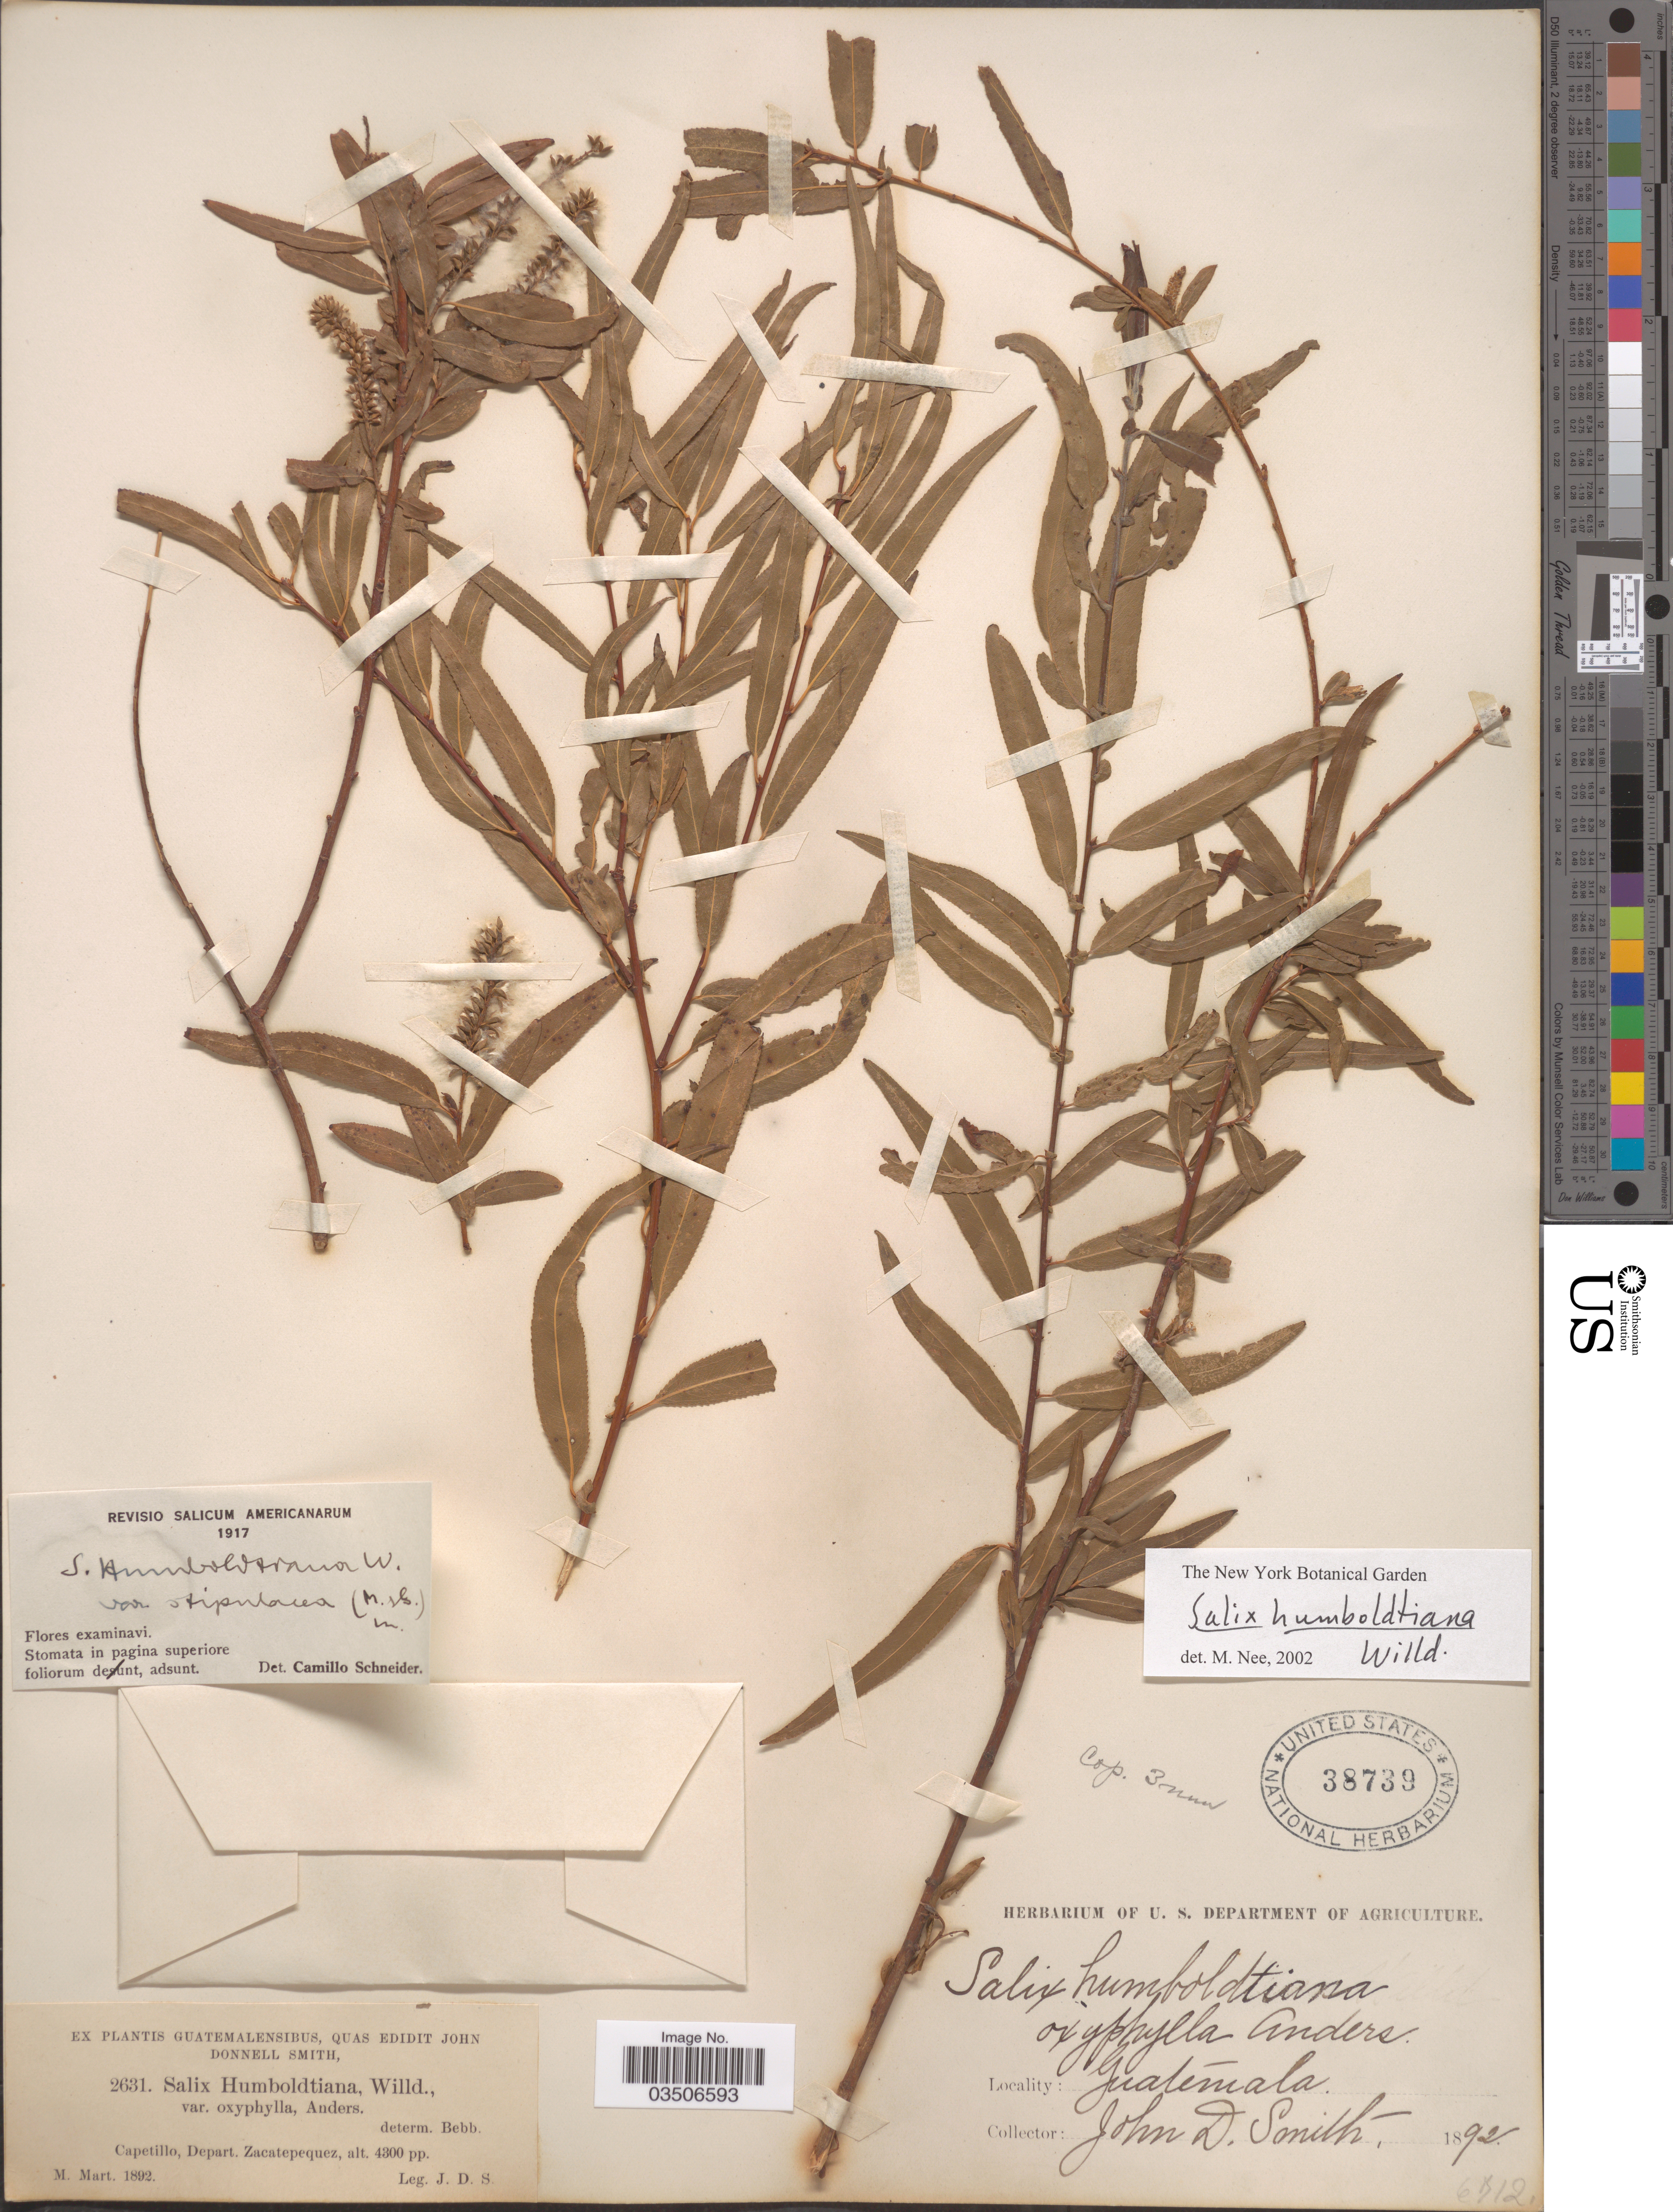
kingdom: Plantae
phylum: Tracheophyta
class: Magnoliopsida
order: Malpighiales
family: Salicaceae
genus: Salix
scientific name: Salix humboldtiana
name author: Willd.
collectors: J. Donnell Smith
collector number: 2631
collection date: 1892-03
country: Guatemala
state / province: Sacatepéquez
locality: Capetillo, Depart. Zacatepequez.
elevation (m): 1311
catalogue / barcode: US 38739